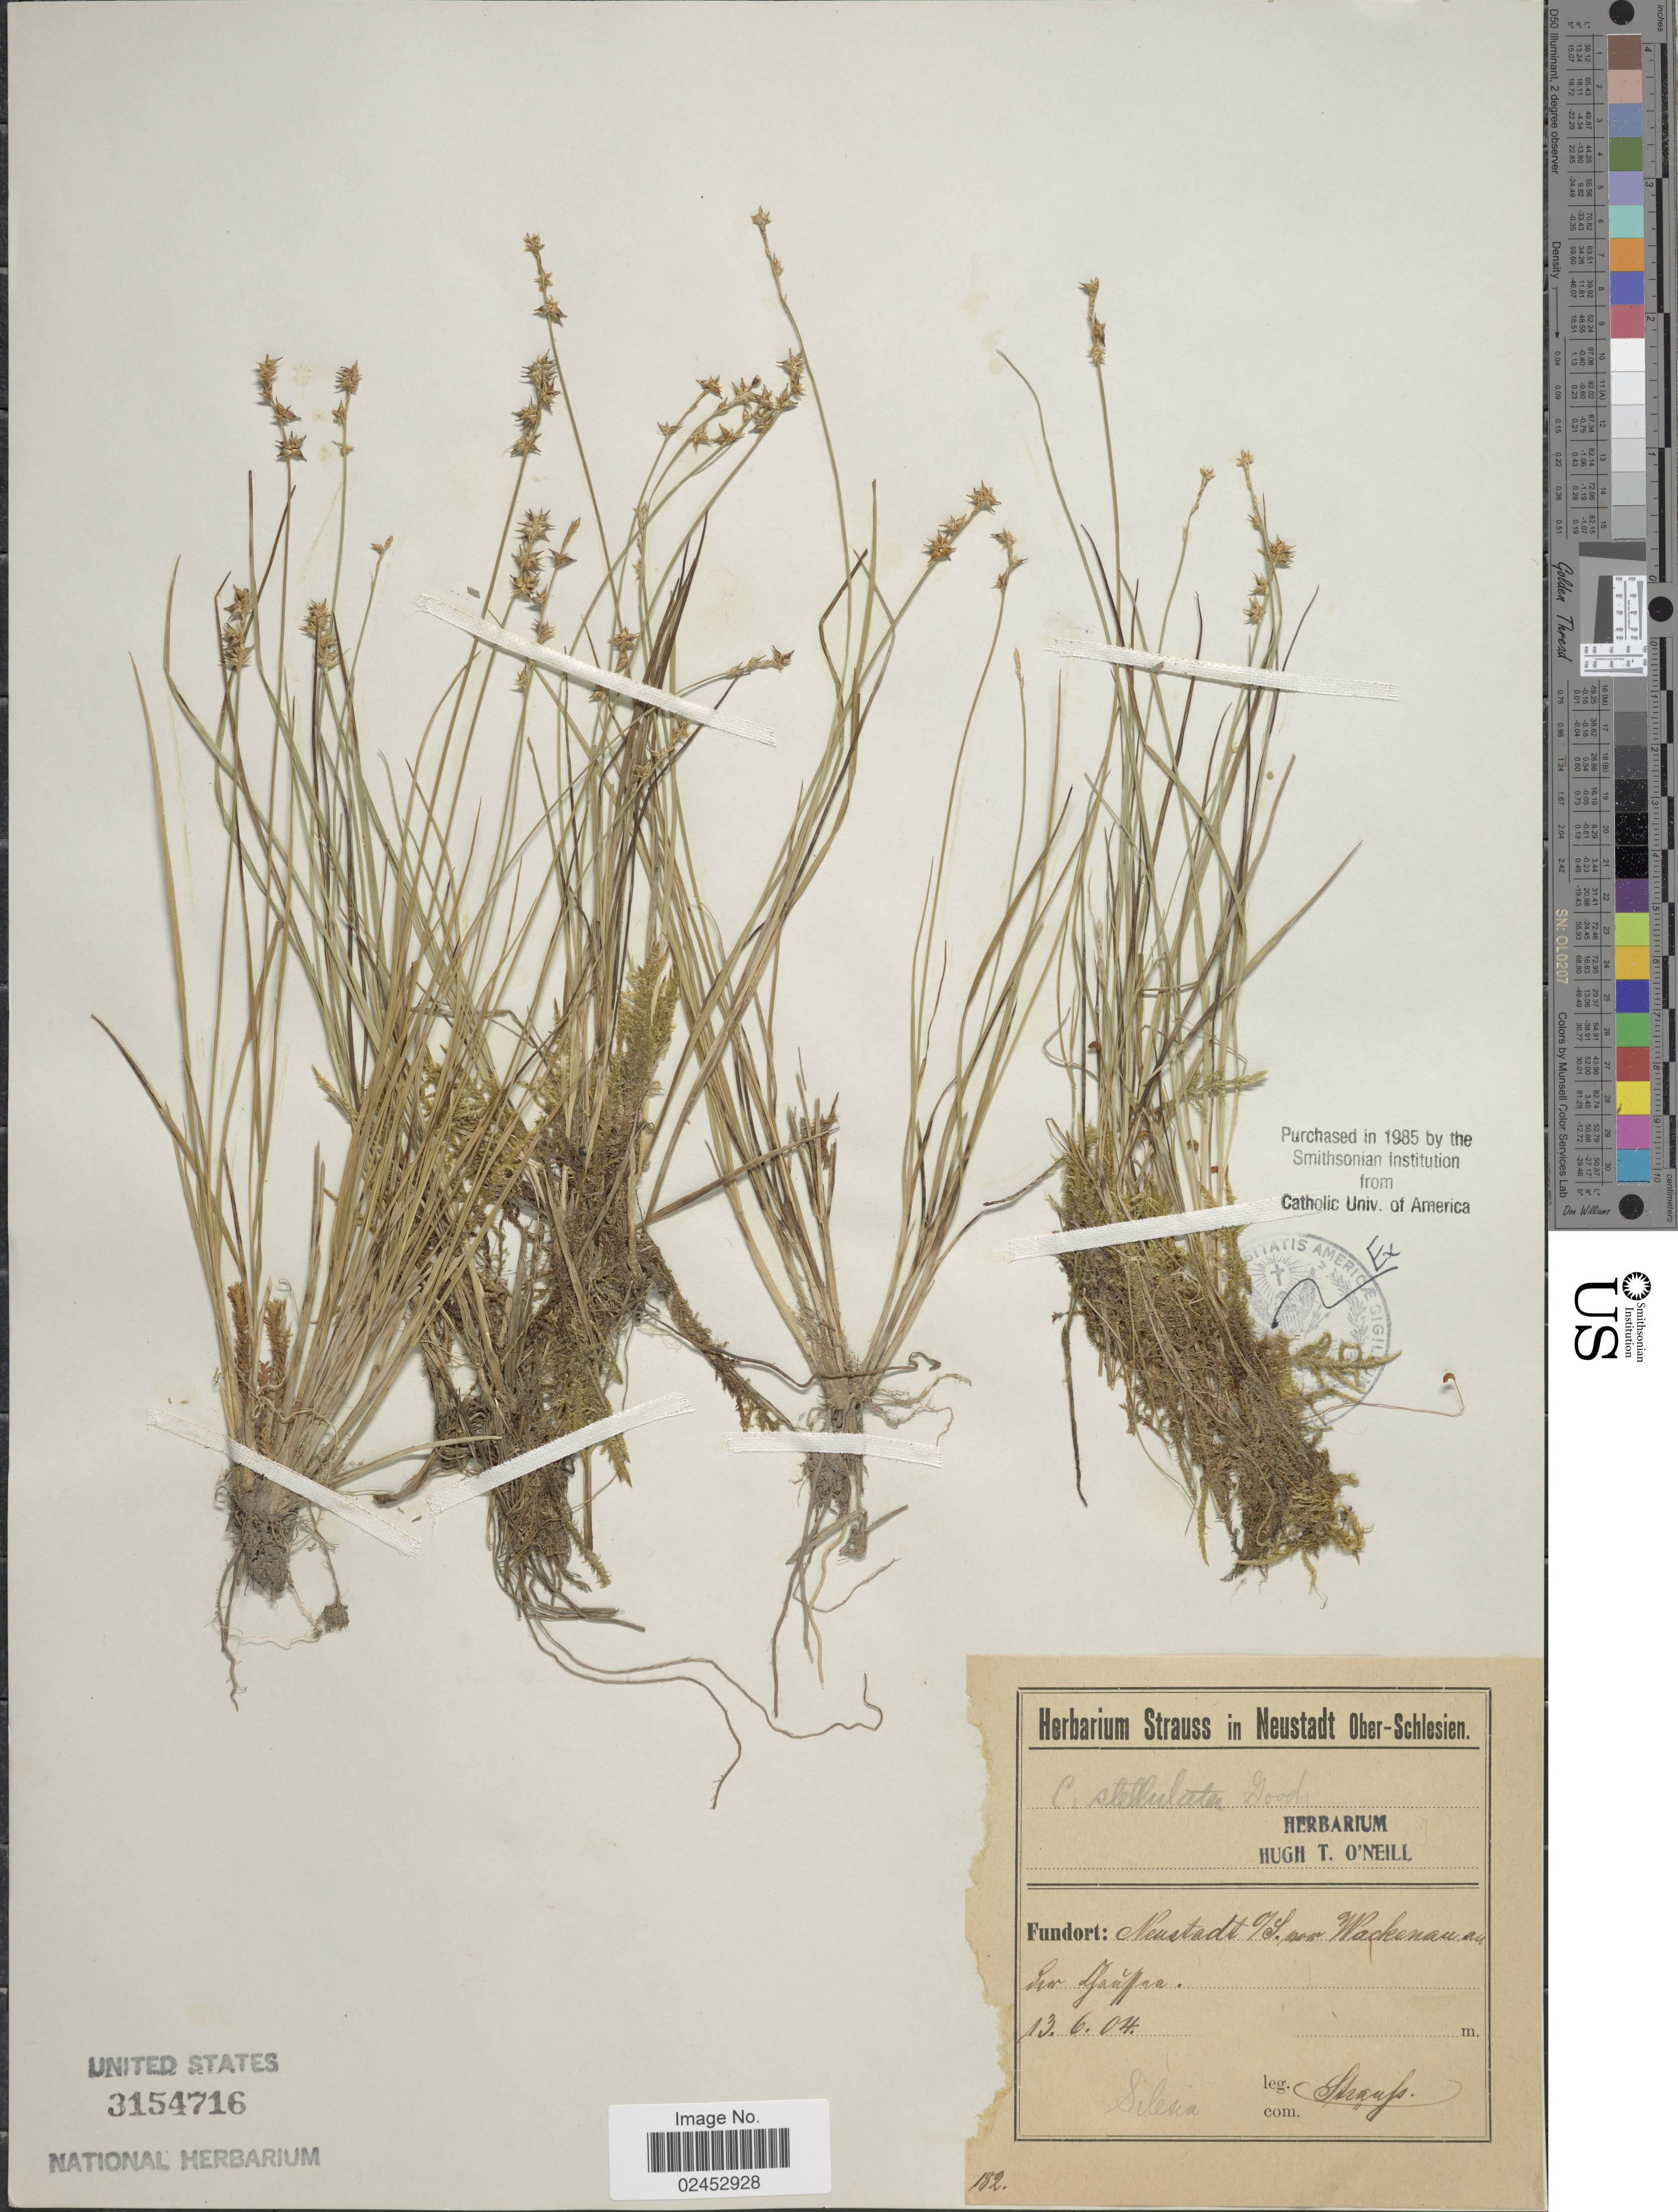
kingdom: Plantae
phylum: Tracheophyta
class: Liliopsida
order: Poales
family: Cyperaceae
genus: Carex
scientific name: Carex echinata subsp. echinata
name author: Murray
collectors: -. Strauss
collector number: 182?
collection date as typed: Transcribed d/m/y: 13/6/4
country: Germany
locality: Fundort: Neustadt IS. nor Wackenau au Sur Zaufen, Silesia. [interpreted]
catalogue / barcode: US 3154716